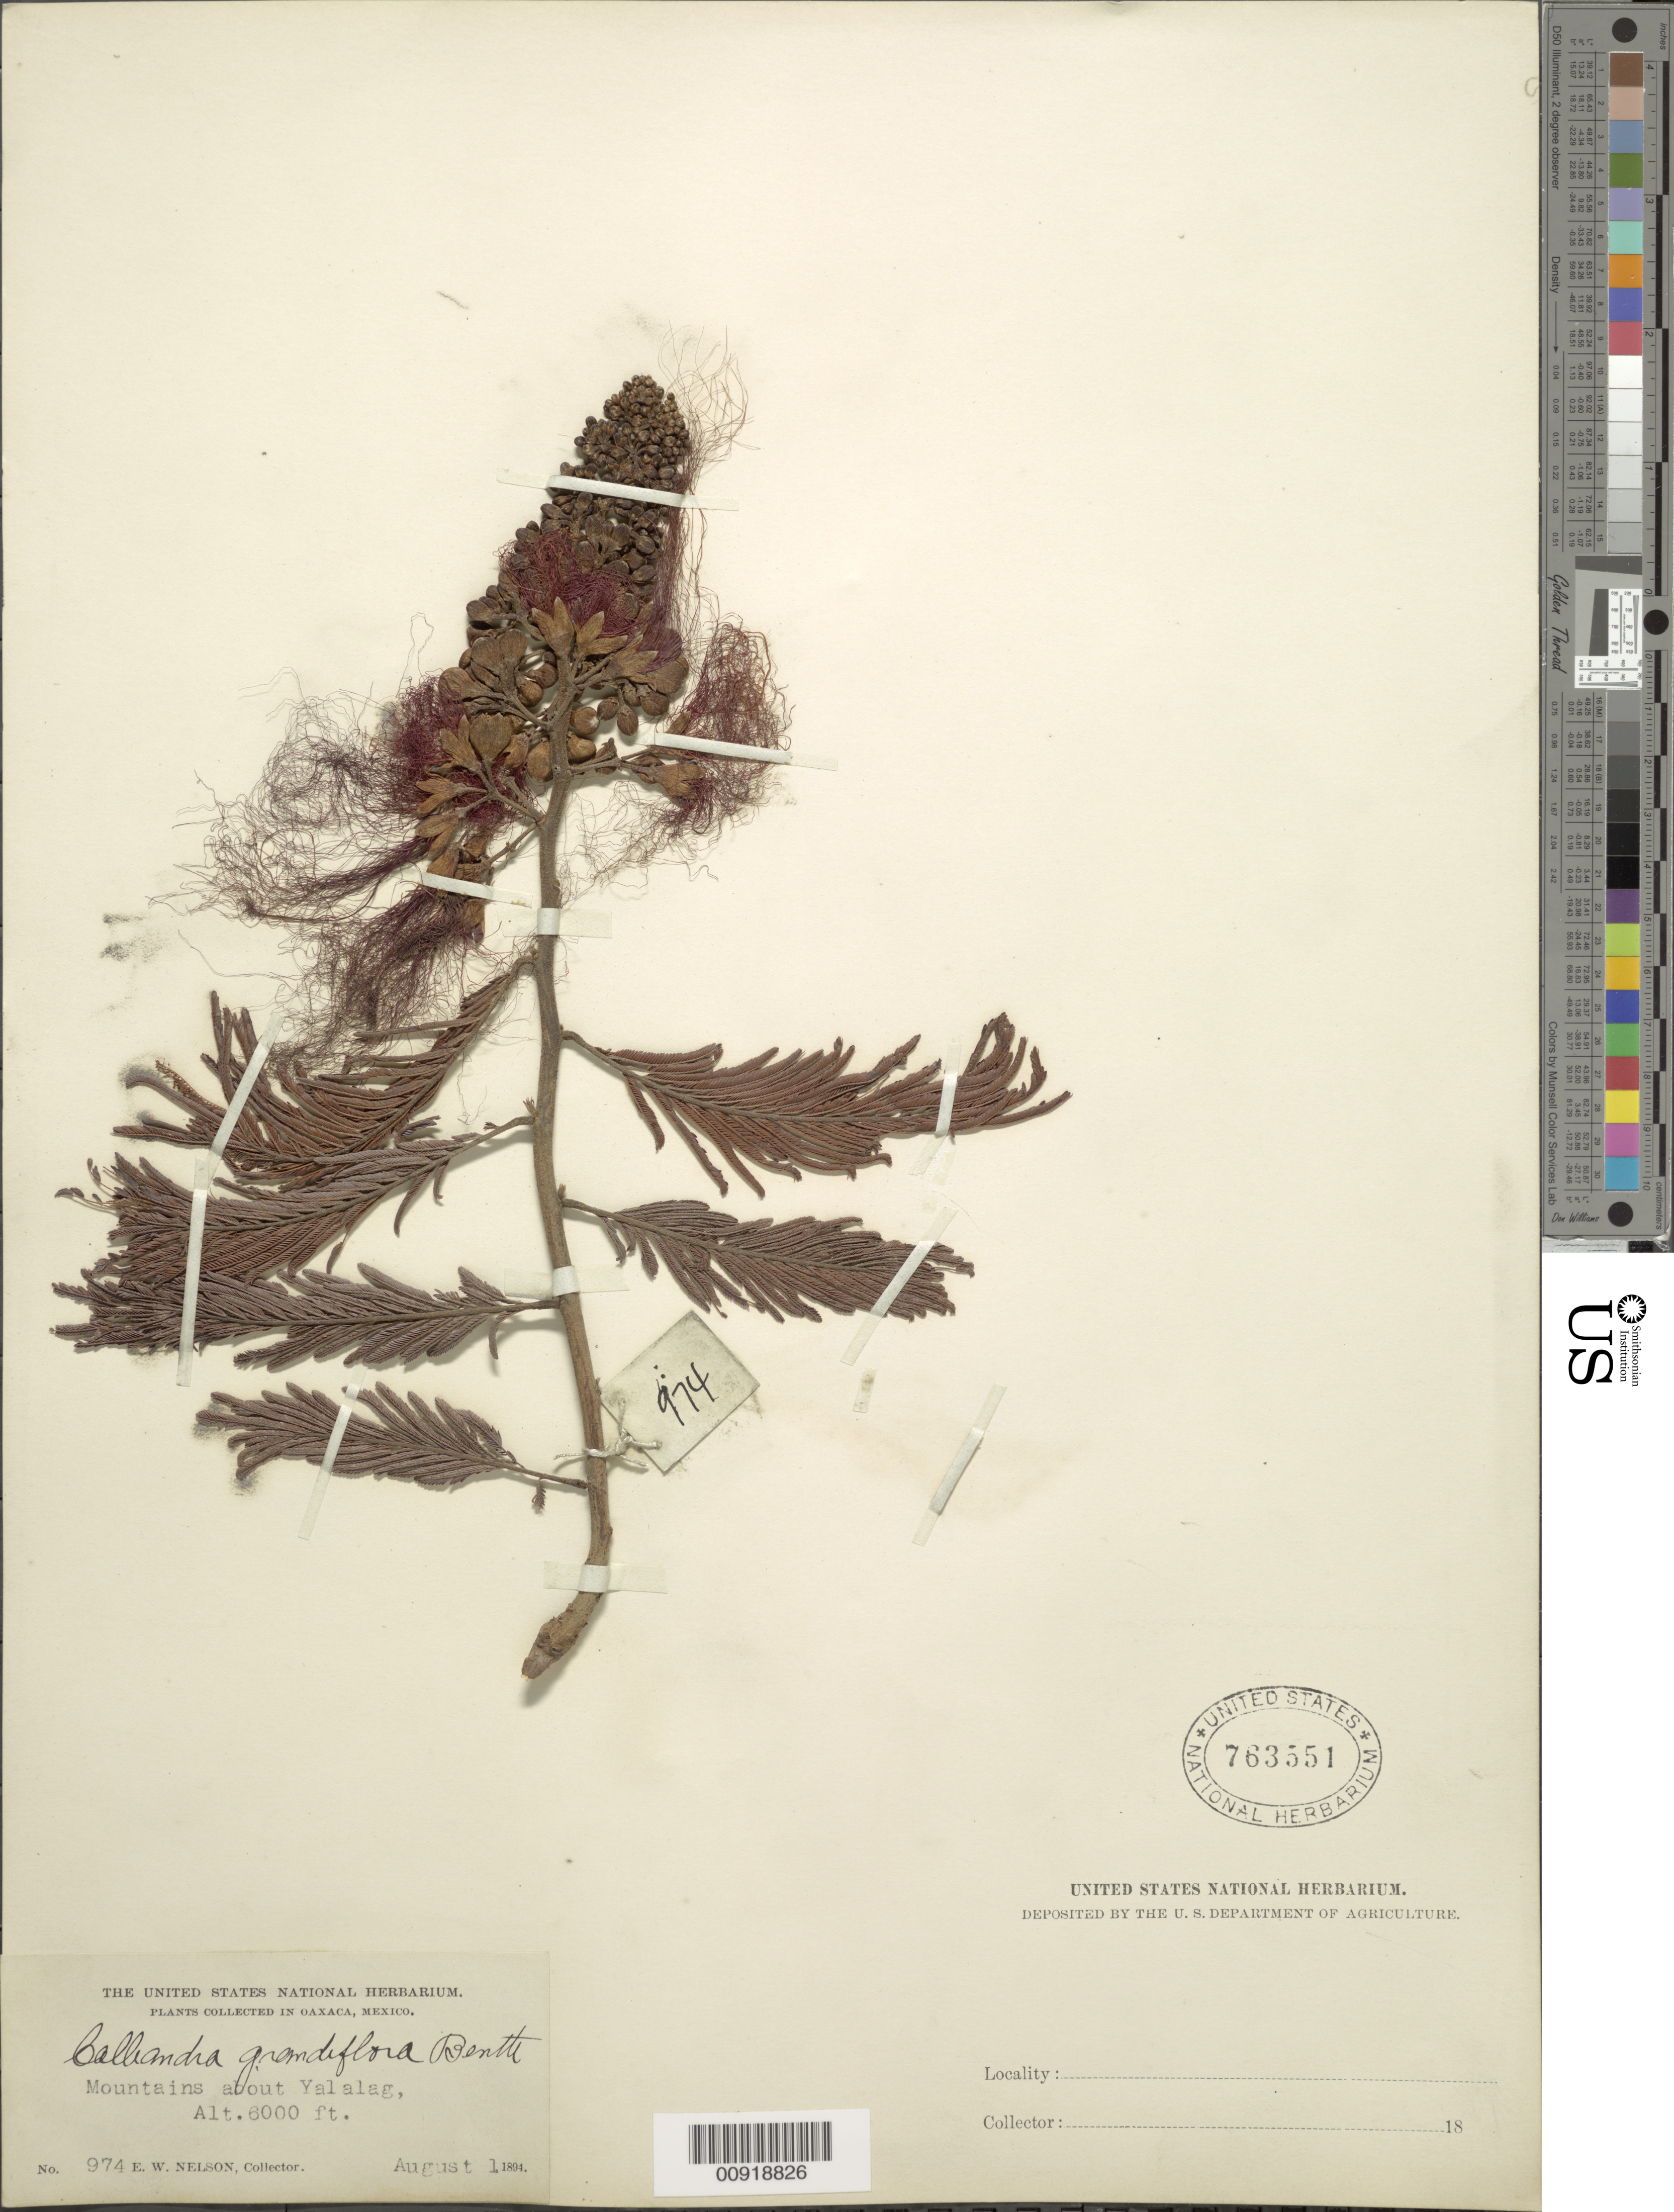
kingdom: Plantae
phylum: Tracheophyta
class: Magnoliopsida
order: Fabales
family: Fabaceae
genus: Calliandra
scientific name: Calliandra grandiflora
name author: (L'Hér.) Benth.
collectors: E. W. Nelson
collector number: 974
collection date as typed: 01 Aug 1894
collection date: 1894-08-01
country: Mexico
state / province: Oaxaca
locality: Mountains about Yalalag, Oaxaca.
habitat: Mountains.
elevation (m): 1829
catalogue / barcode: US 763551